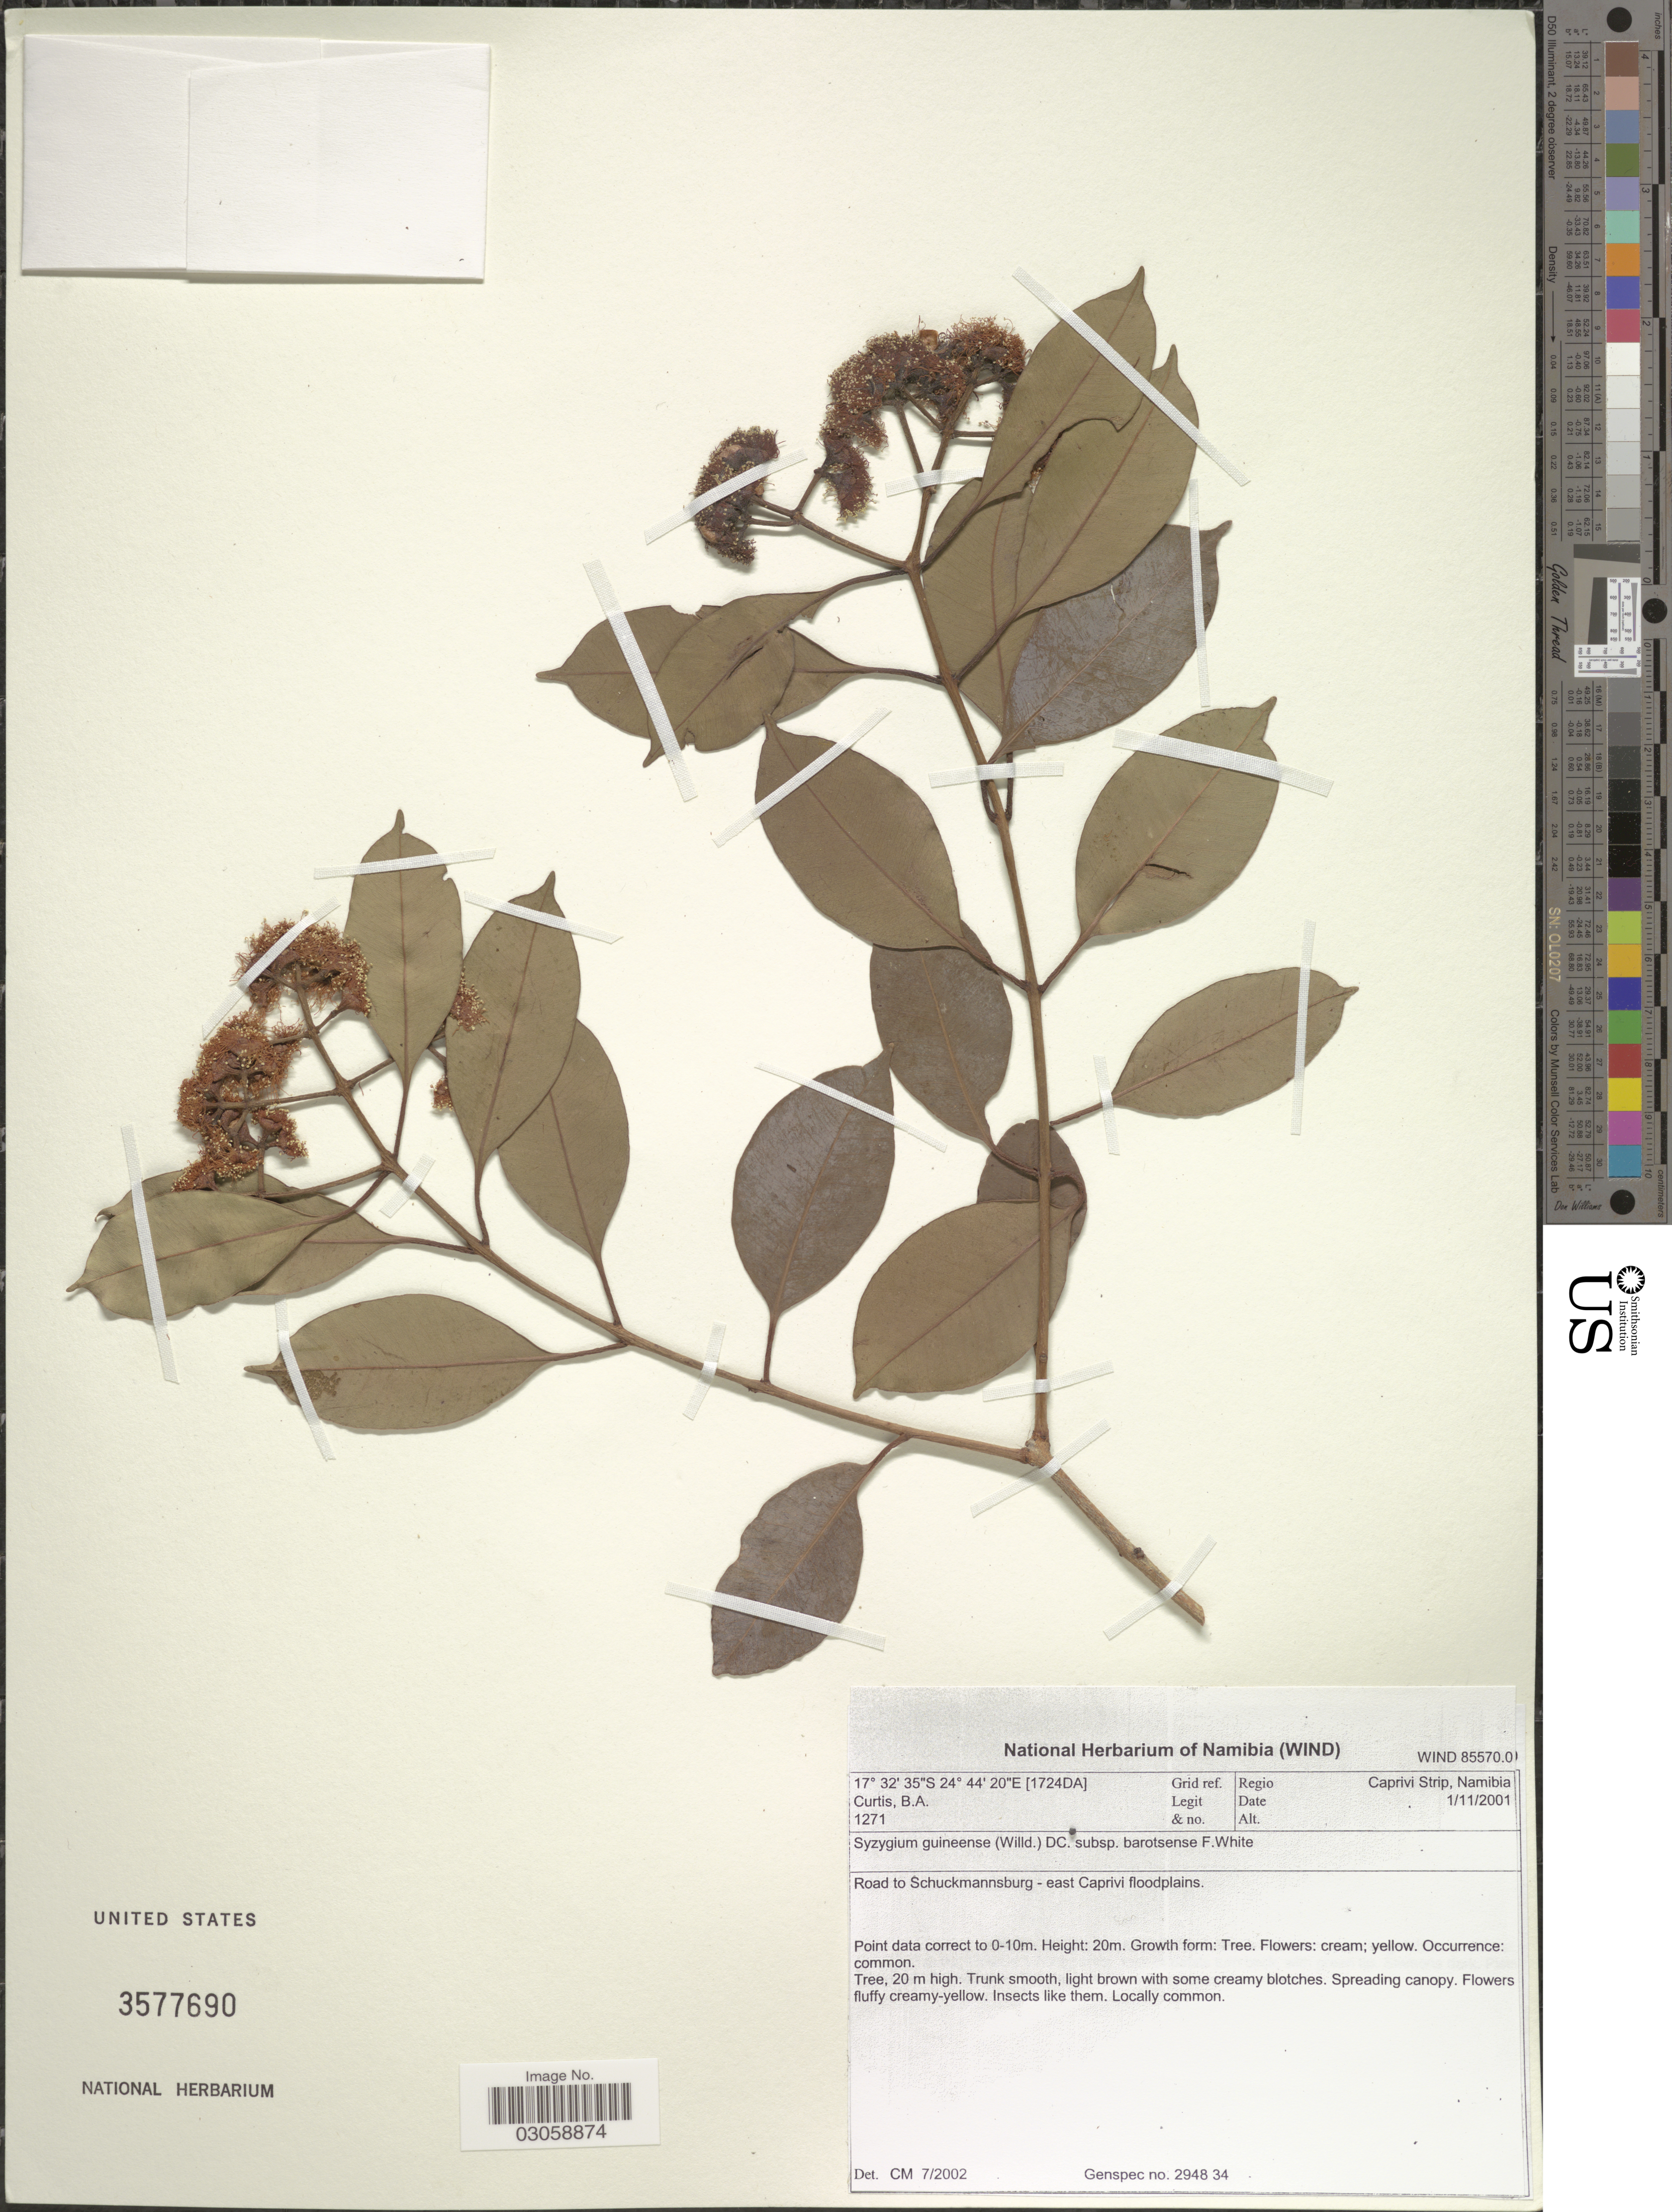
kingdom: Plantae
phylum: Tracheophyta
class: Magnoliopsida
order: Myrtales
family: Myrtaceae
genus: Syzygium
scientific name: Syzygium guineense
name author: (Willd.) DC.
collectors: B. A. Curtis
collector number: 1271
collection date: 2001-11-01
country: Namibia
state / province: Caprivi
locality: Regio Caprivi Strip, Namibia, Grid. ref. [1724DA], Road to Schuckmannsburg - east Caprivi floodplains.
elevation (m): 0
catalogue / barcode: US 3577690